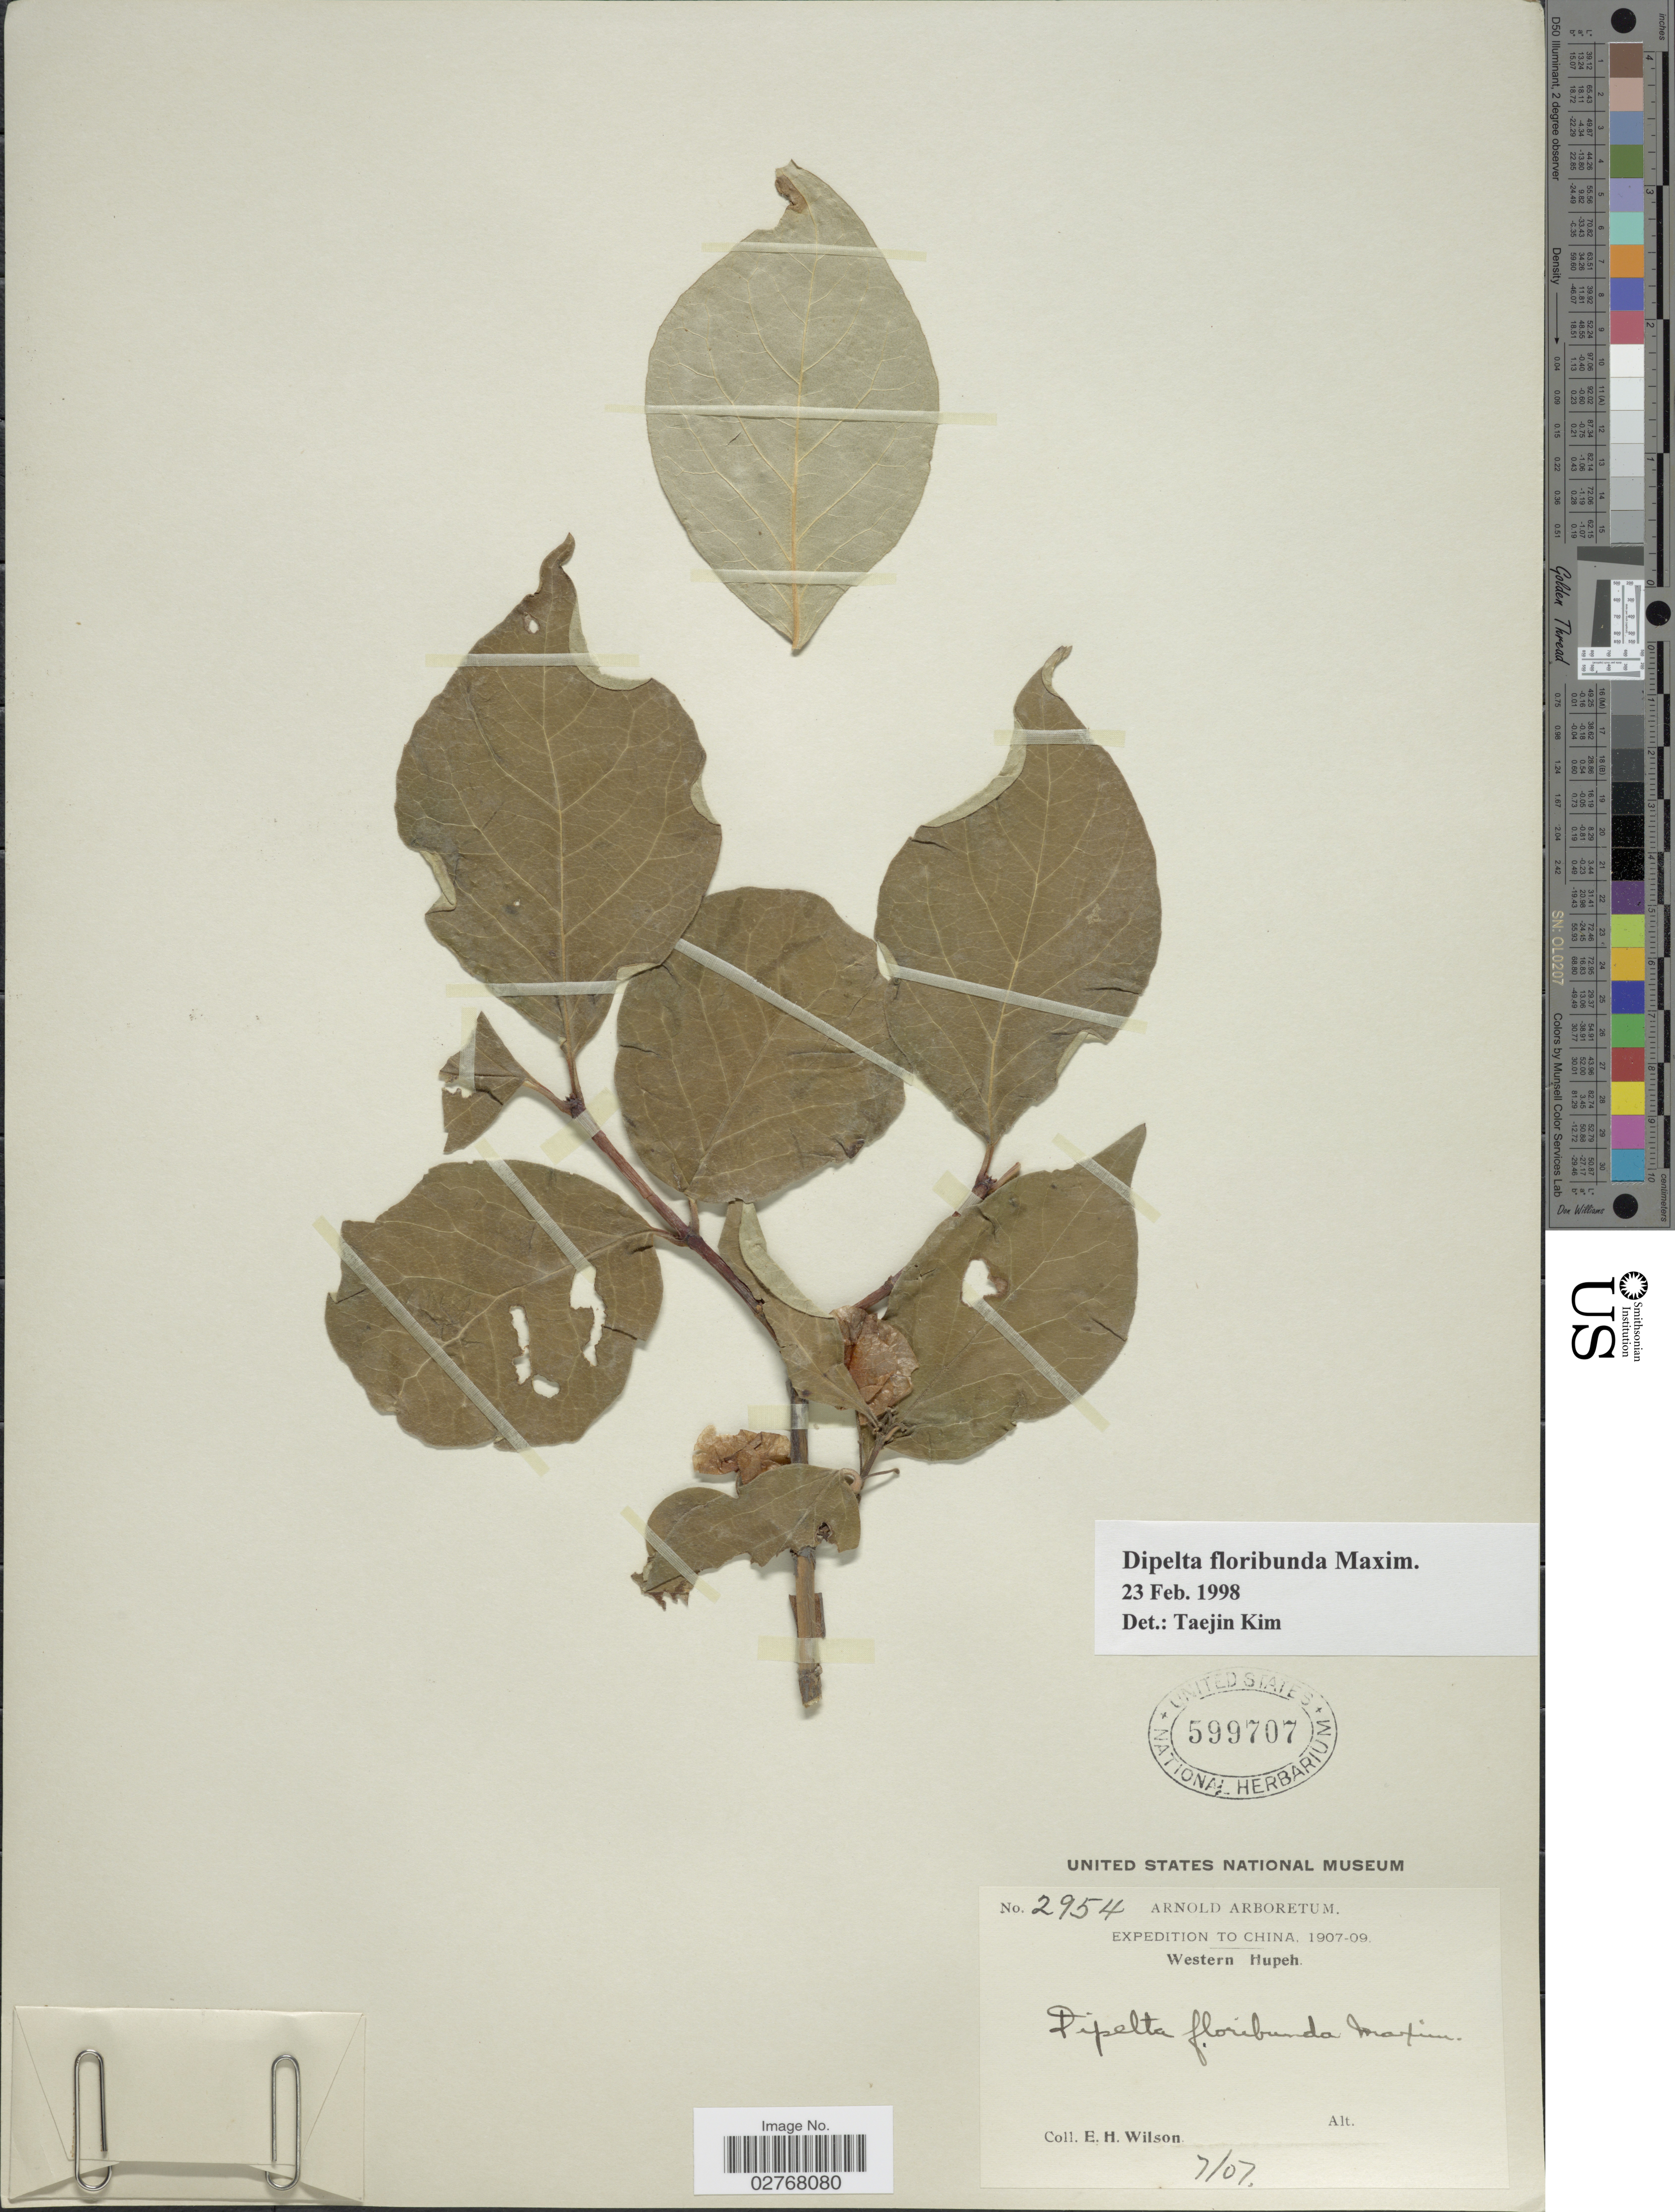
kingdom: Plantae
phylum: Tracheophyta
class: Magnoliopsida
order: Dipsacales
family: Caprifoliaceae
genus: Dipelta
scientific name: Dipelta floribunda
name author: Maxim.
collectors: E. Wilson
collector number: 2954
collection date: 1907-07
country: China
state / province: Hubei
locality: Western Hupeh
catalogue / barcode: US 599707